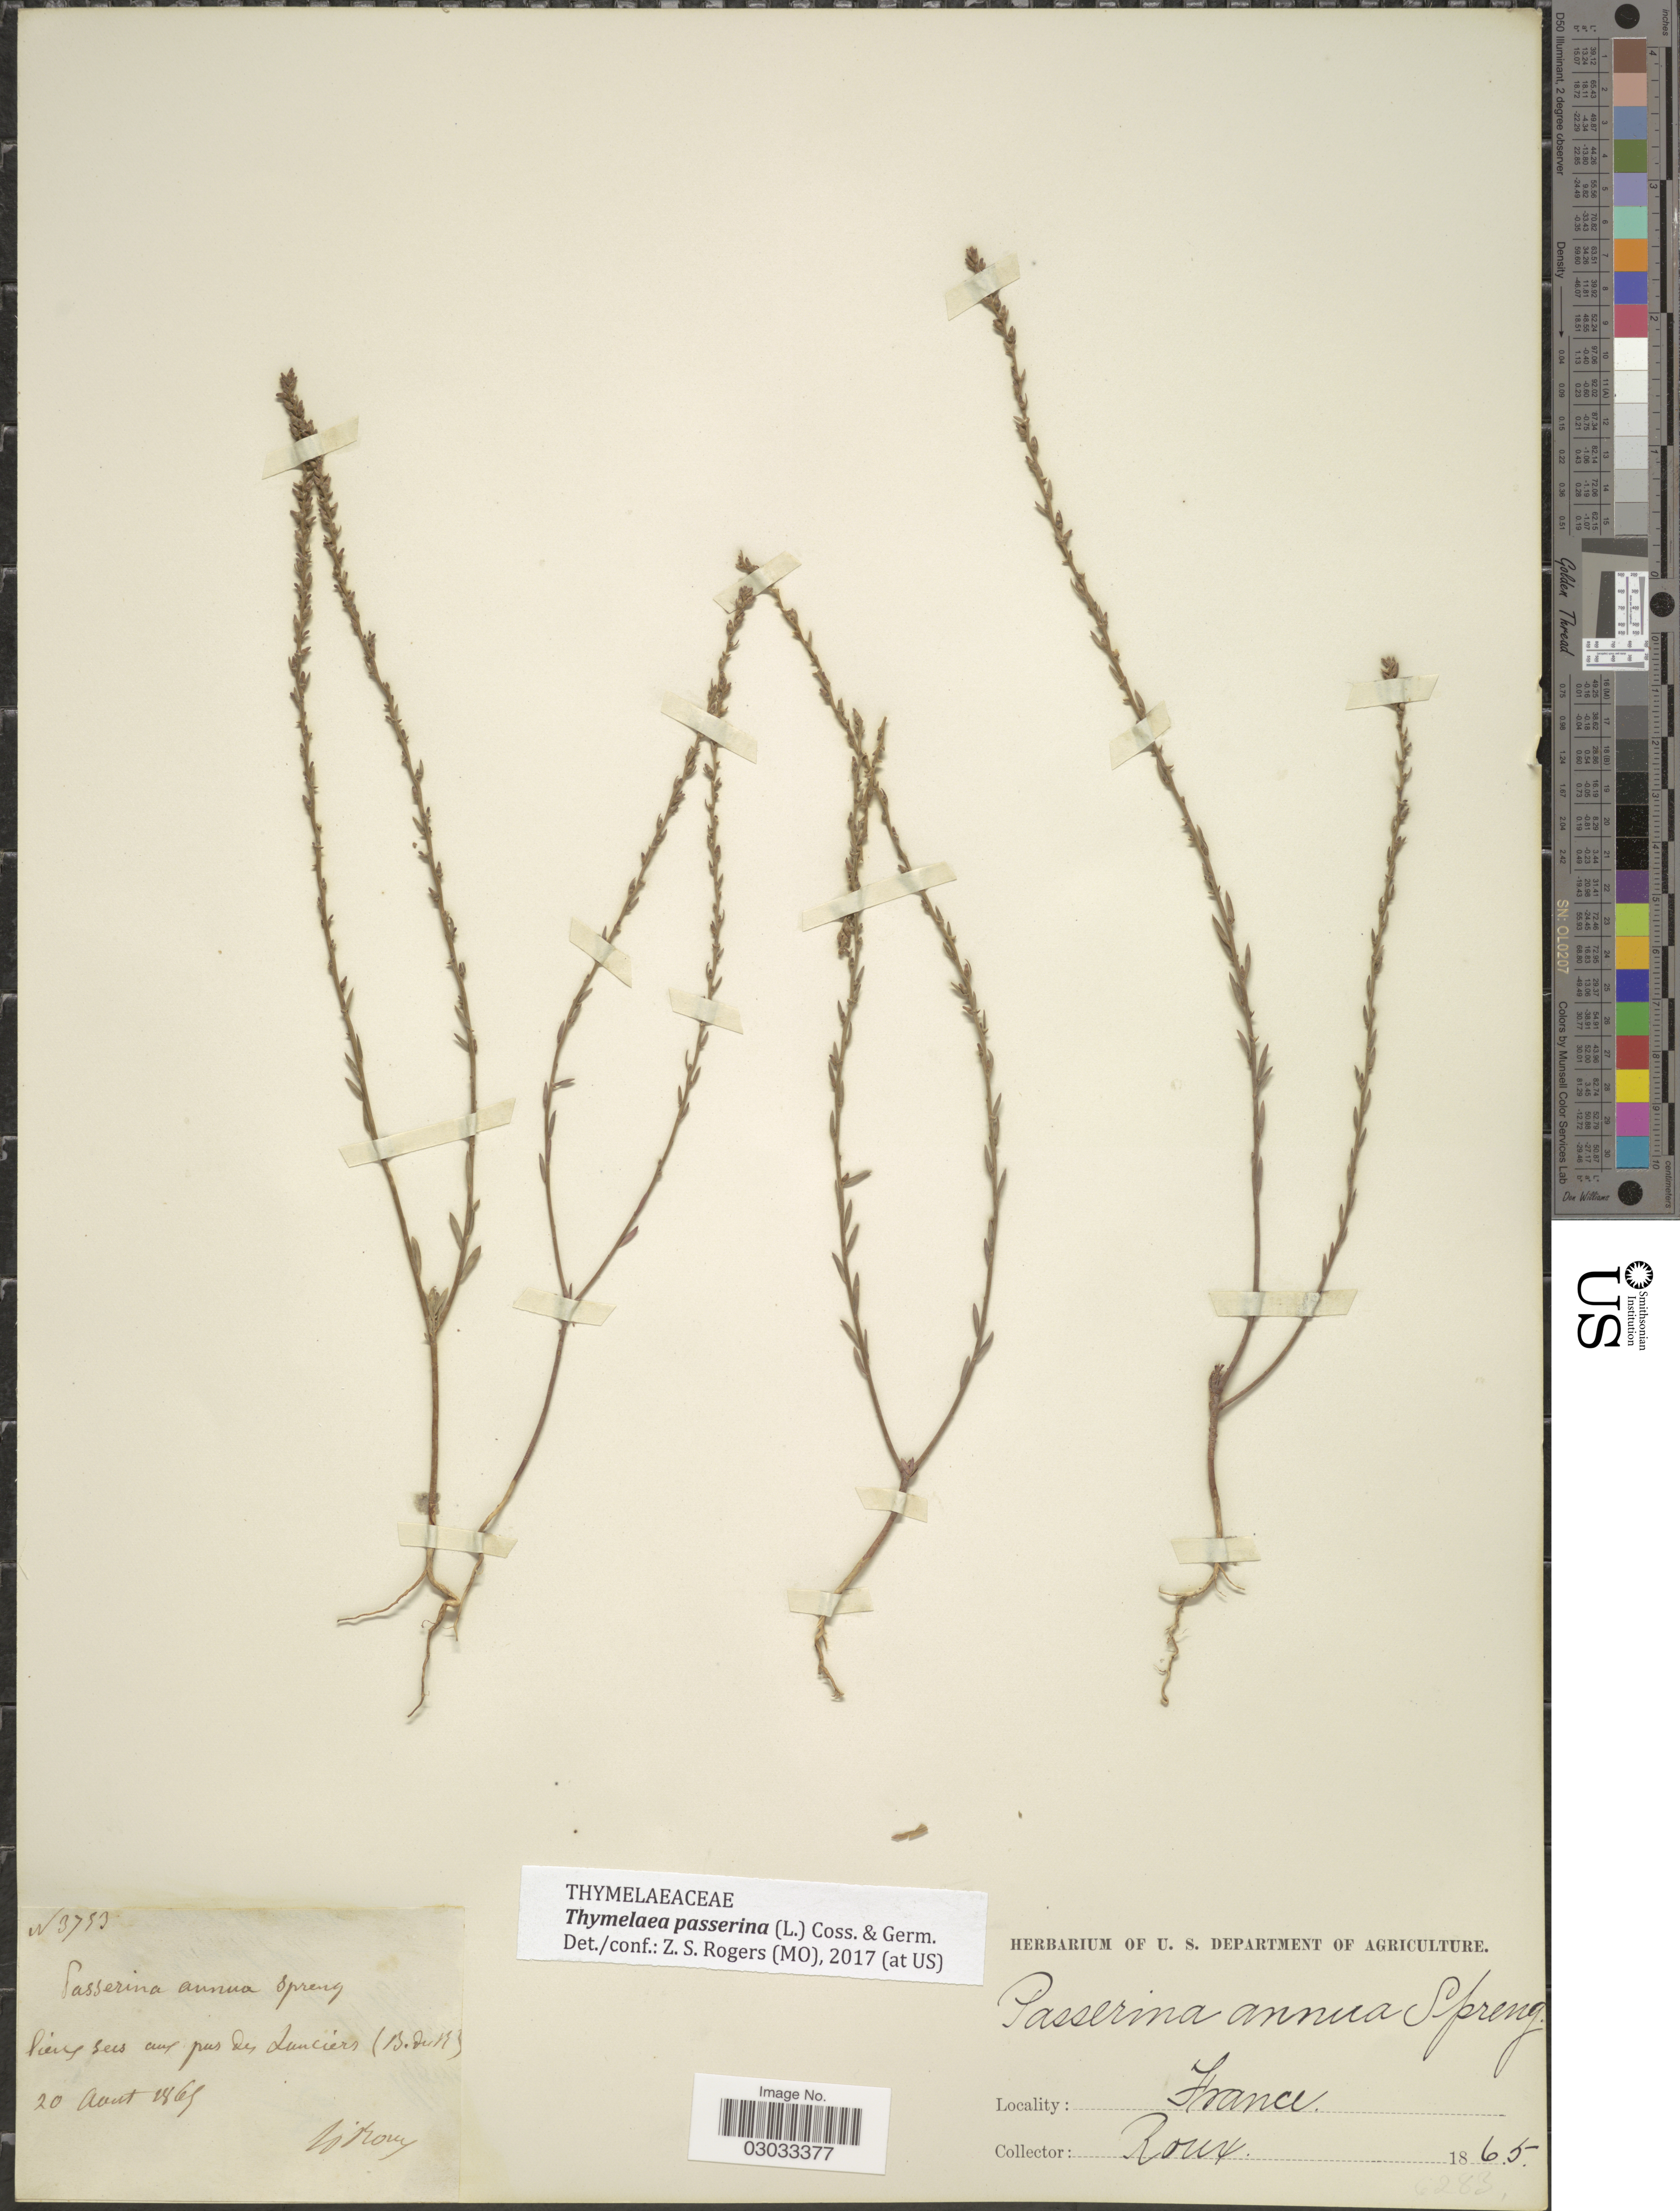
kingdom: Plantae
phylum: Tracheophyta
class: Magnoliopsida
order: Malvales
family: Thymelaeaceae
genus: Thymelaea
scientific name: Thymelaea passerina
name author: (L.) Coss. & Germ.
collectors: -. le Roux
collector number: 3753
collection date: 1865-08-20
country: France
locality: Lieux seis aux pres des Lanciers (B. du R.).